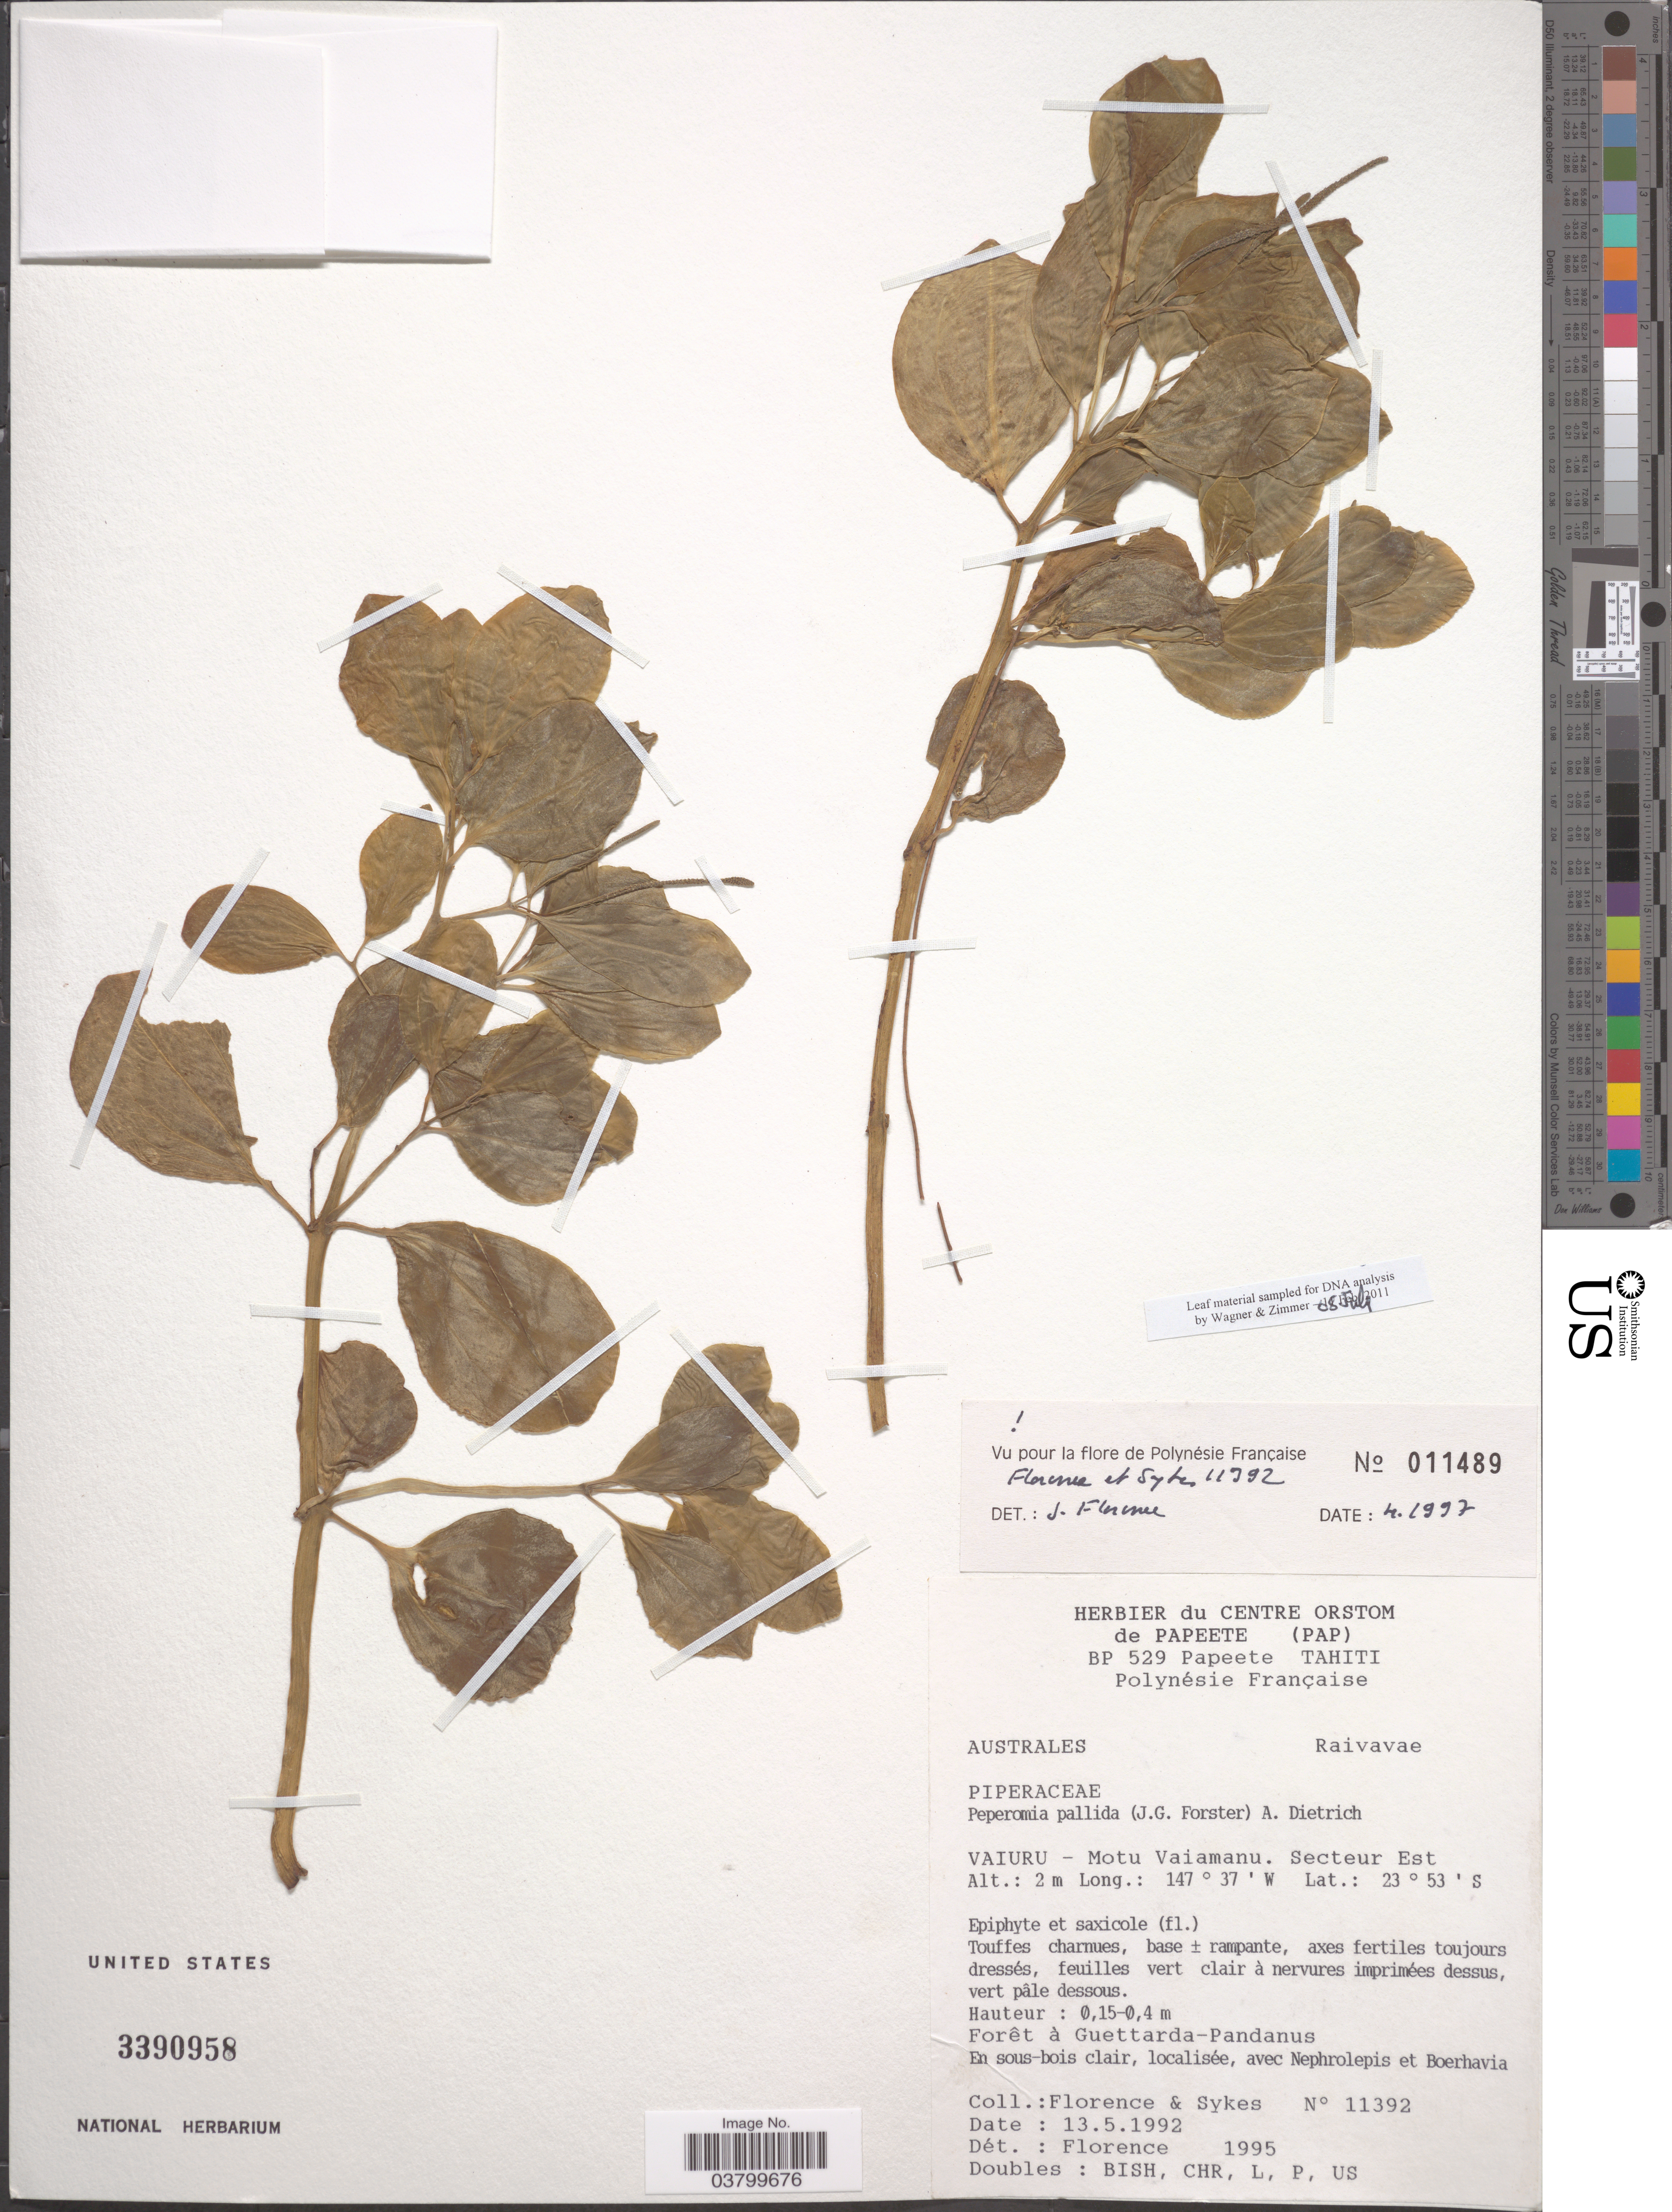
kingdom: Plantae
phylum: Tracheophyta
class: Magnoliopsida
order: Piperales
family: Piperaceae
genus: Peperomia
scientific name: Peperomia pallida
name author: (G. Forst.) Dietr.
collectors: -. Florence & Sykes, --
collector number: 11392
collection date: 1992-05-13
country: French Polynesia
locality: Australes. Raivavea. Vaiuru- Motu Vaiamanu. Secteur Est.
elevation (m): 2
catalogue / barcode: US 3390958